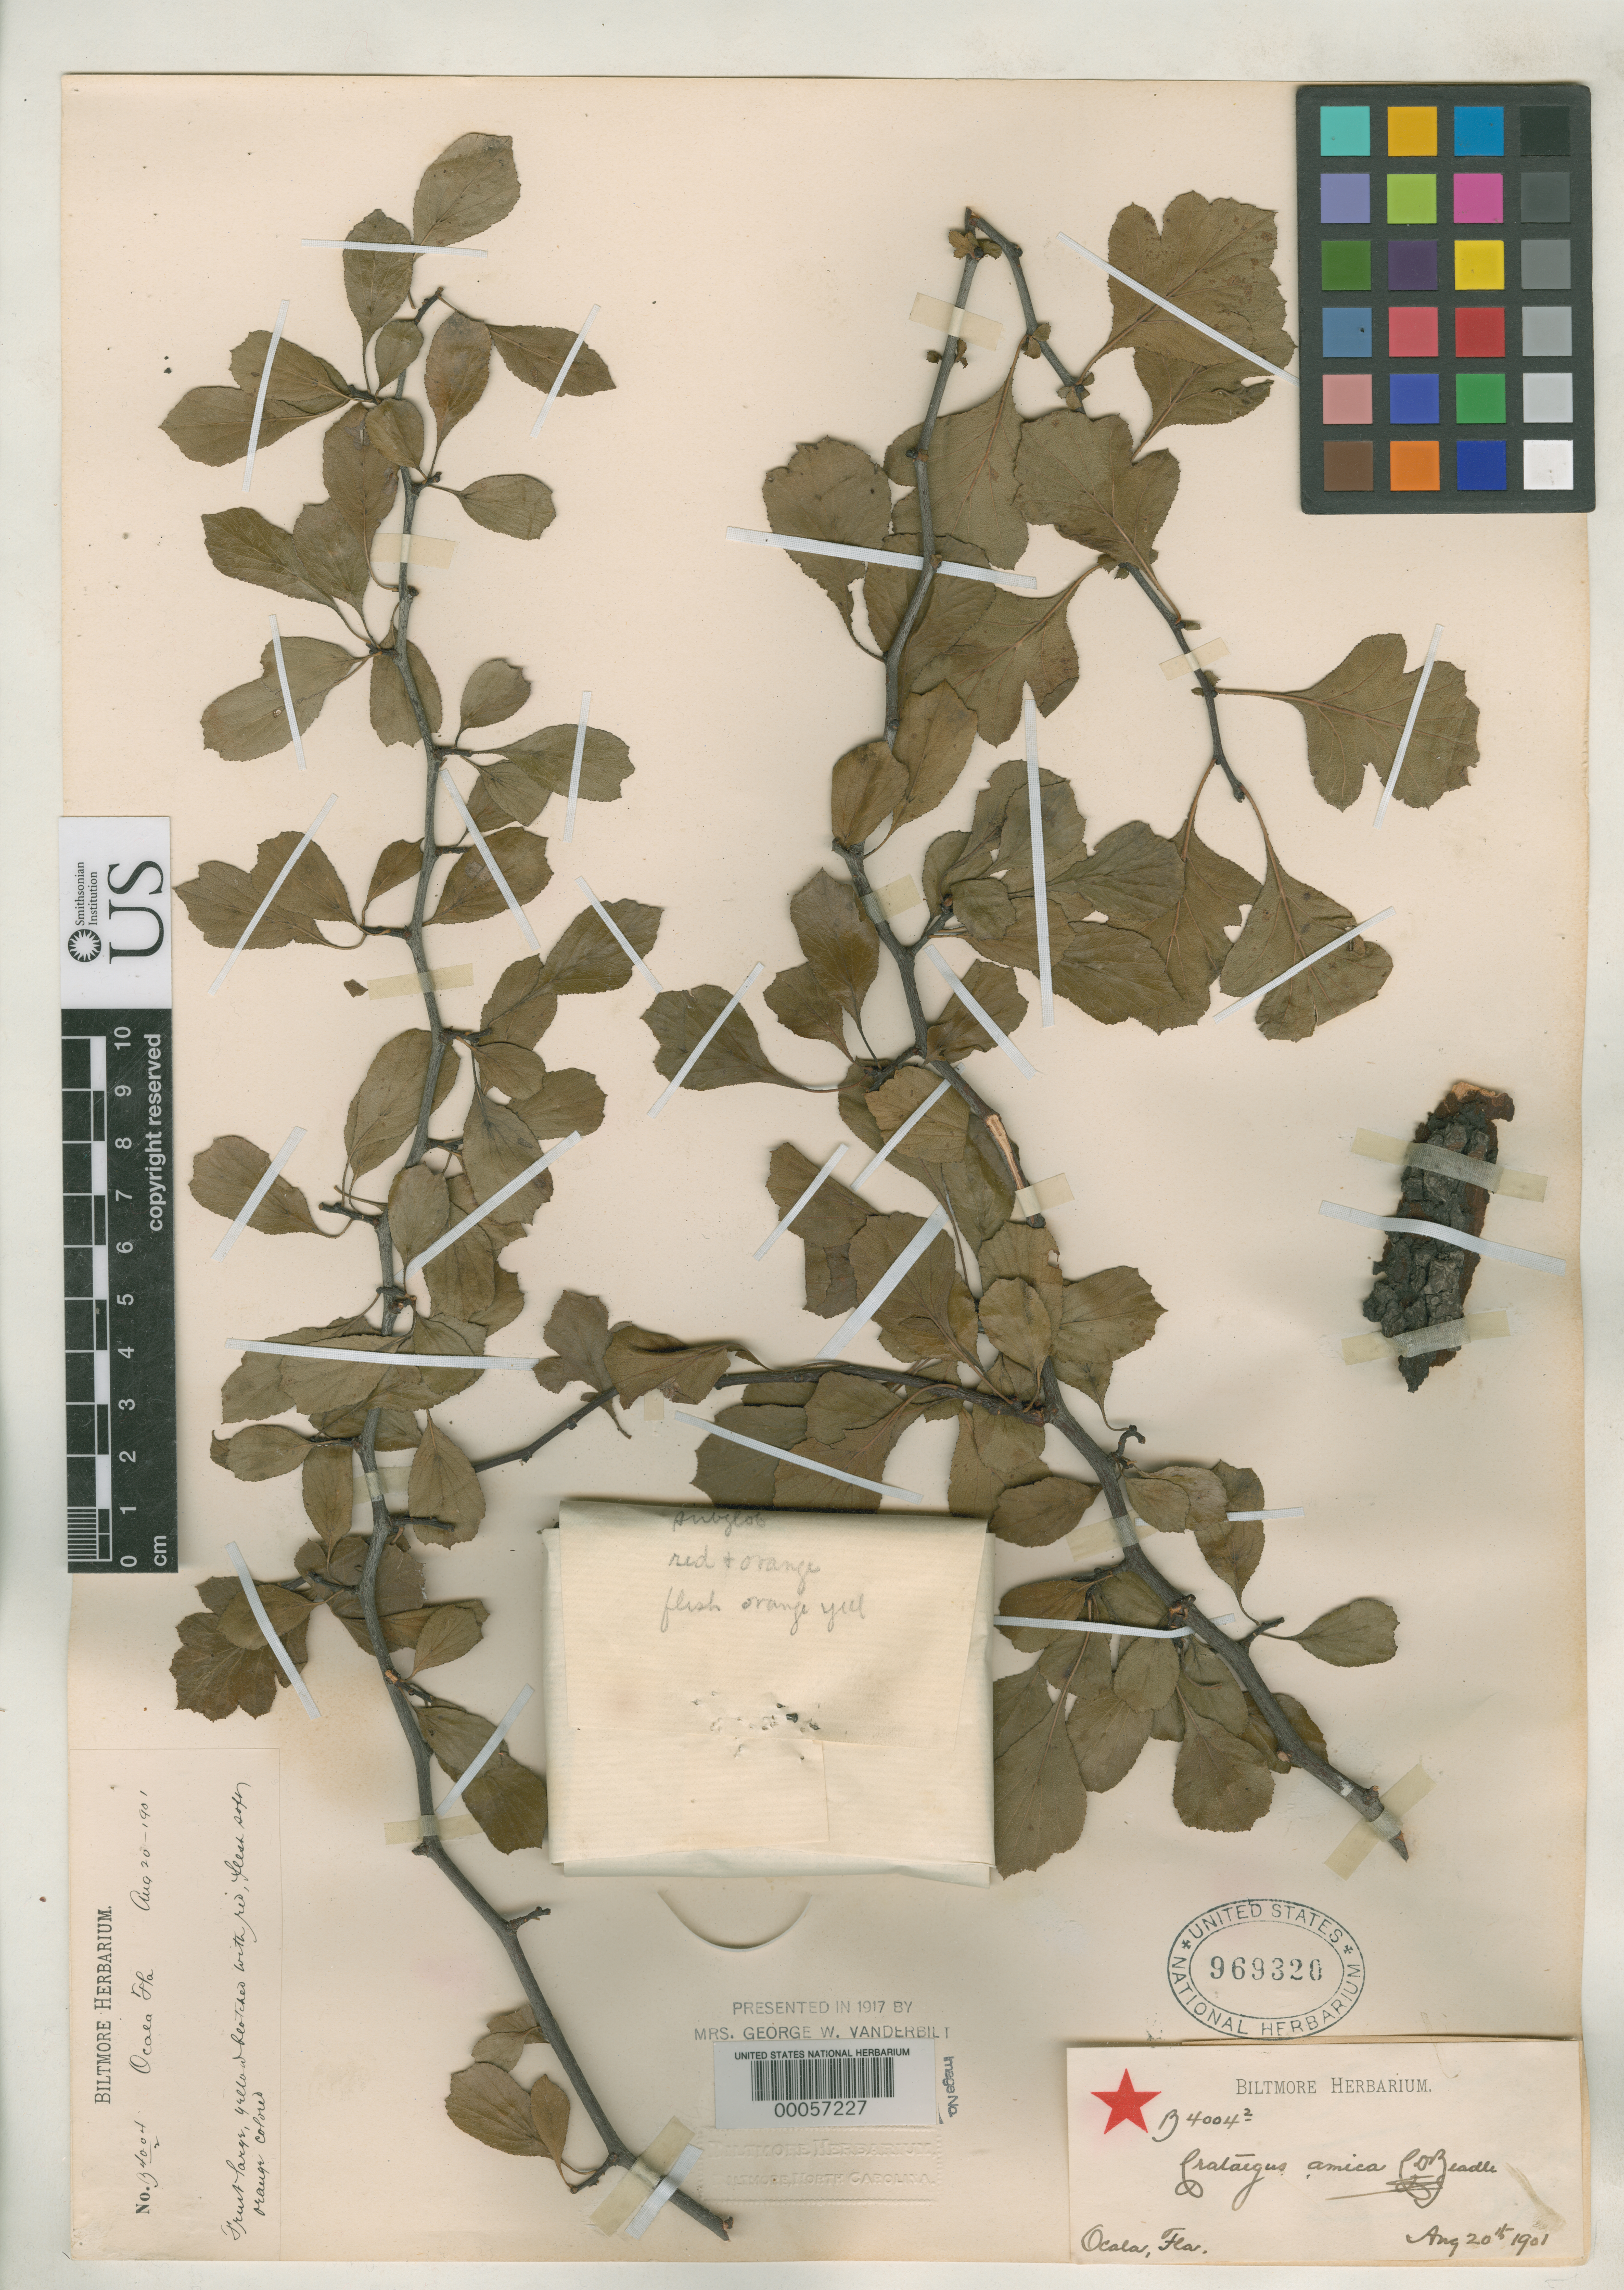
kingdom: Plantae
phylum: Tracheophyta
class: Magnoliopsida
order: Rosales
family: Rosaceae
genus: Crataegus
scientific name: Crataegus amica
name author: Beadle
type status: Syntype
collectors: C. Beadle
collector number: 4004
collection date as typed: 20 Aug 1901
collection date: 1901-08-20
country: United States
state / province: Florida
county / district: Marion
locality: Ocala.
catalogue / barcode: US 969320